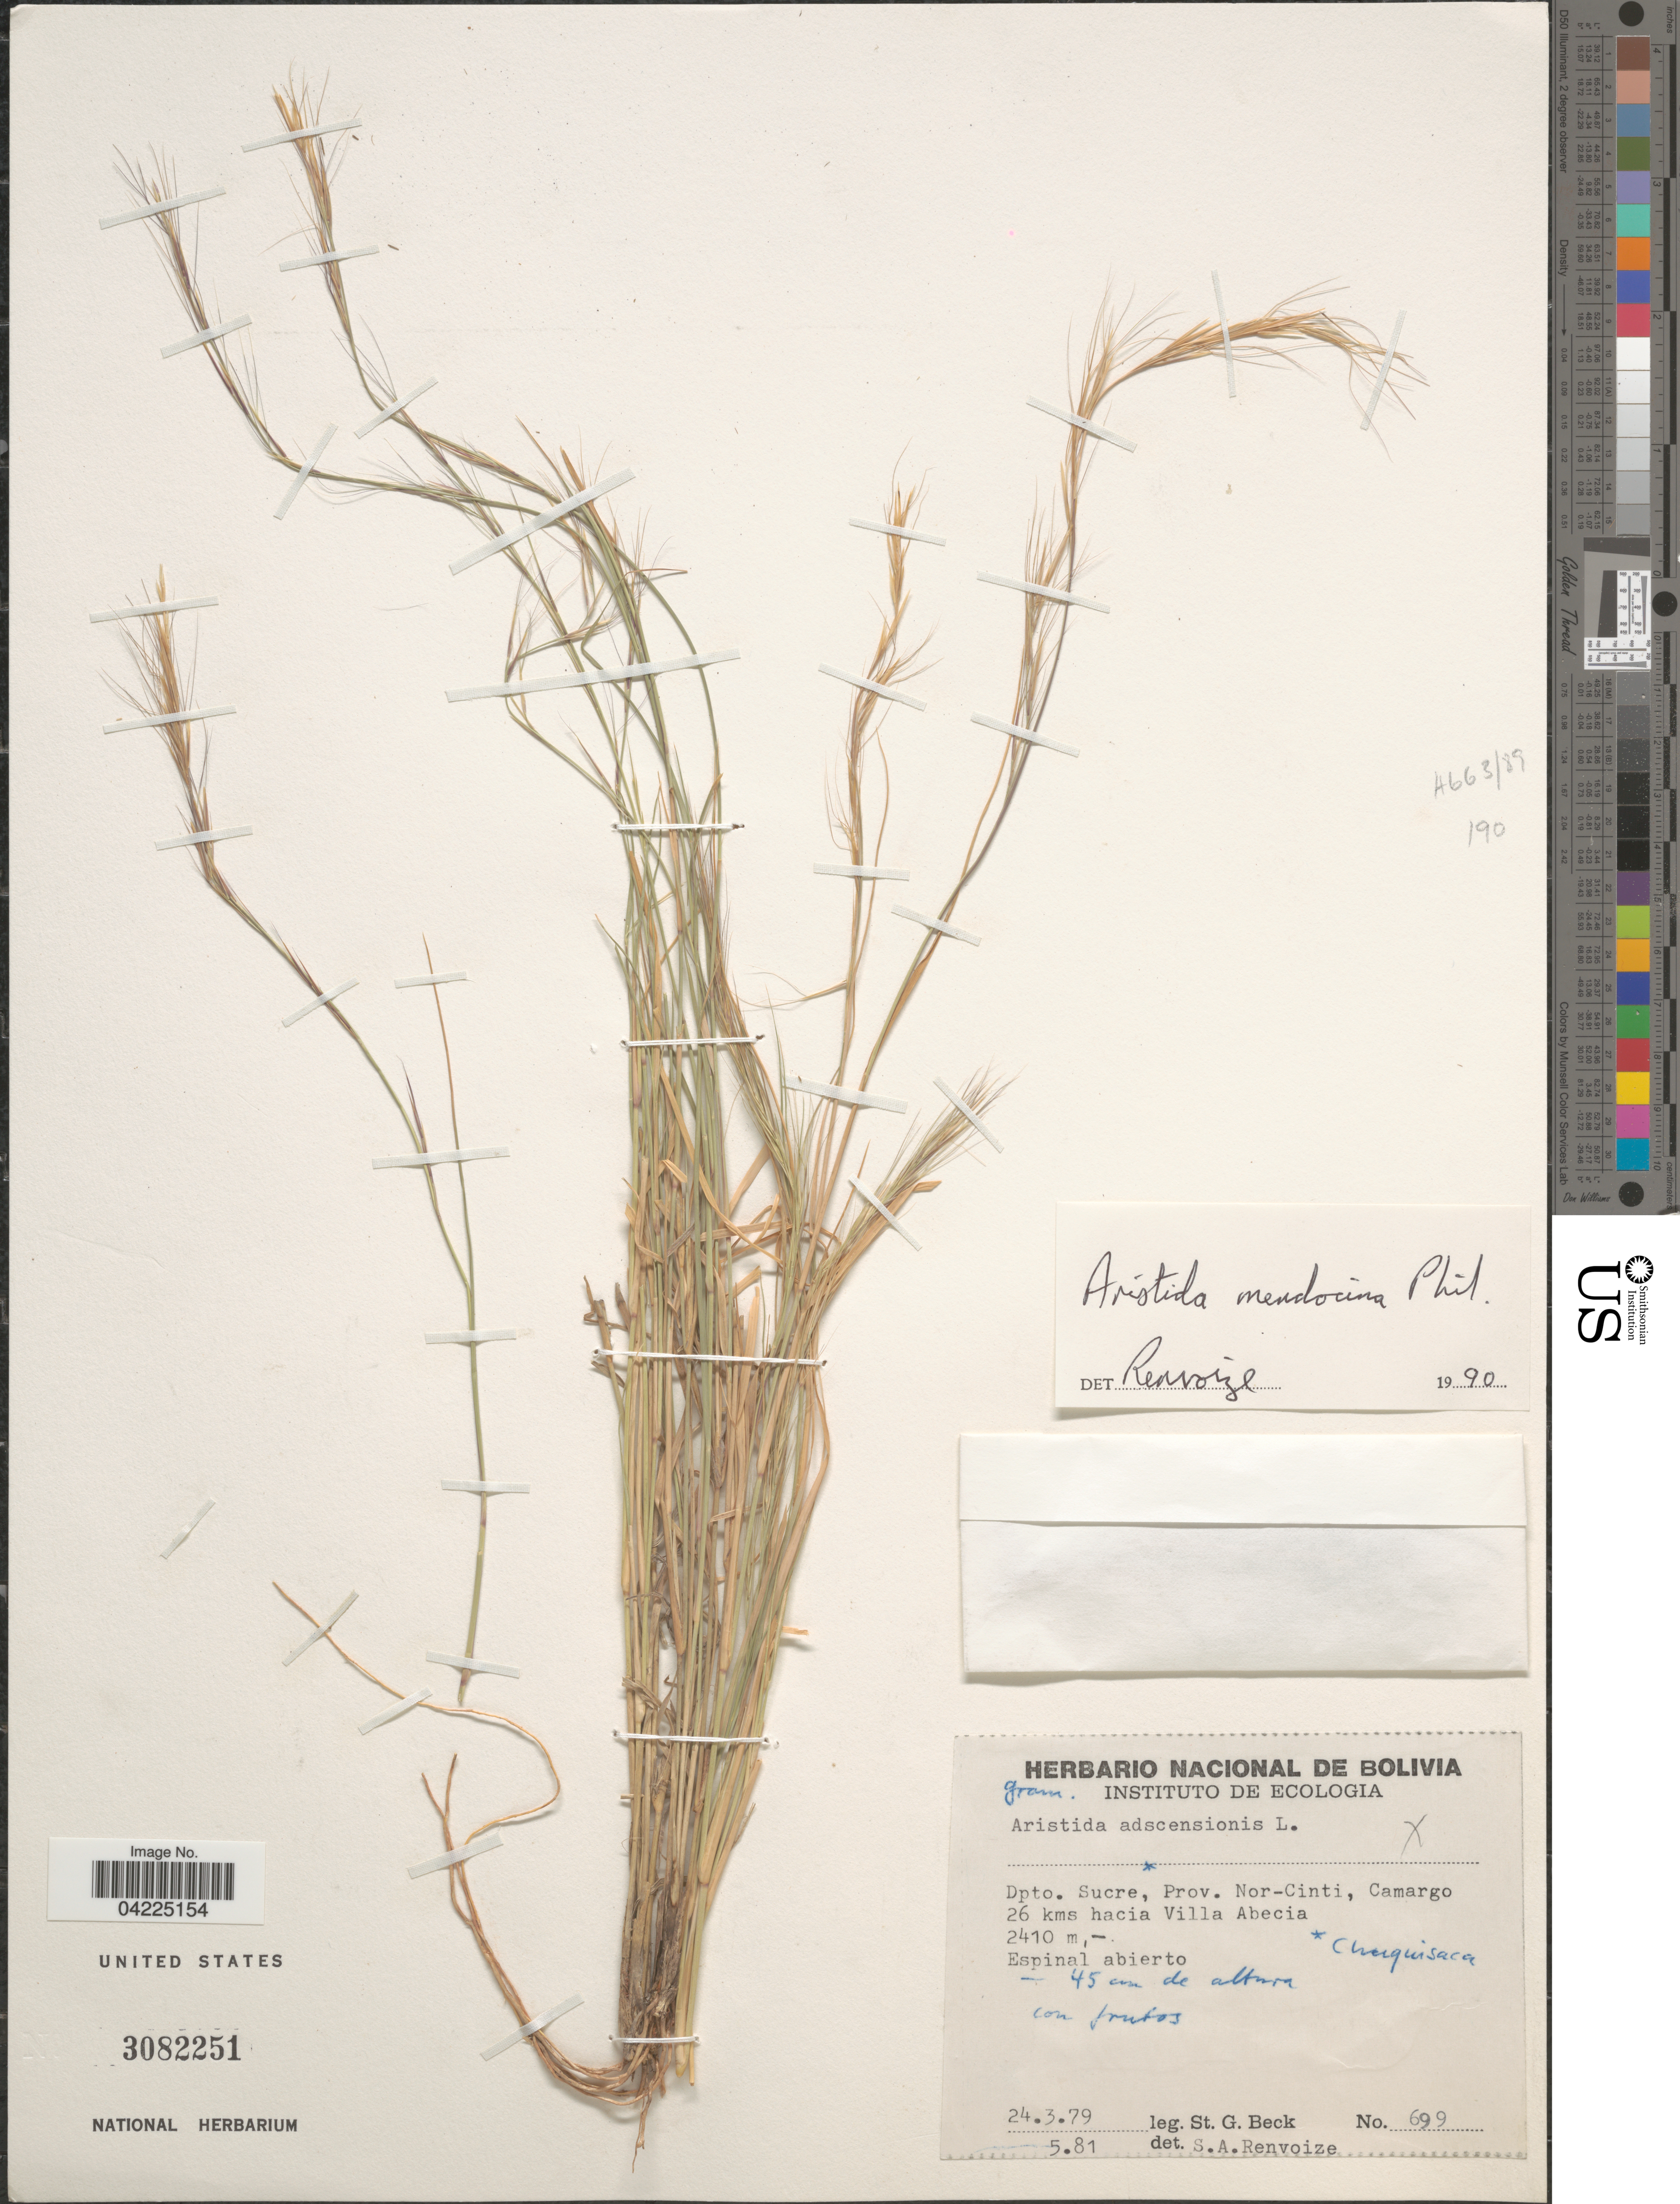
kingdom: Plantae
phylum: Tracheophyta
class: Liliopsida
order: Poales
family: Poaceae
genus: Aristida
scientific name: Aristida mendocina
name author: Phil.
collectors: S. G. Beck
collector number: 699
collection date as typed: Transcribed d/m/y: 24/3/79 to /5/81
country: Bolivia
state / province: Sucre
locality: Dpto. Sucre, Prov. Nor-Cinti, Camargo 26 kms hacia Villa Abecia.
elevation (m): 2410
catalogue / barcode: US 3082251